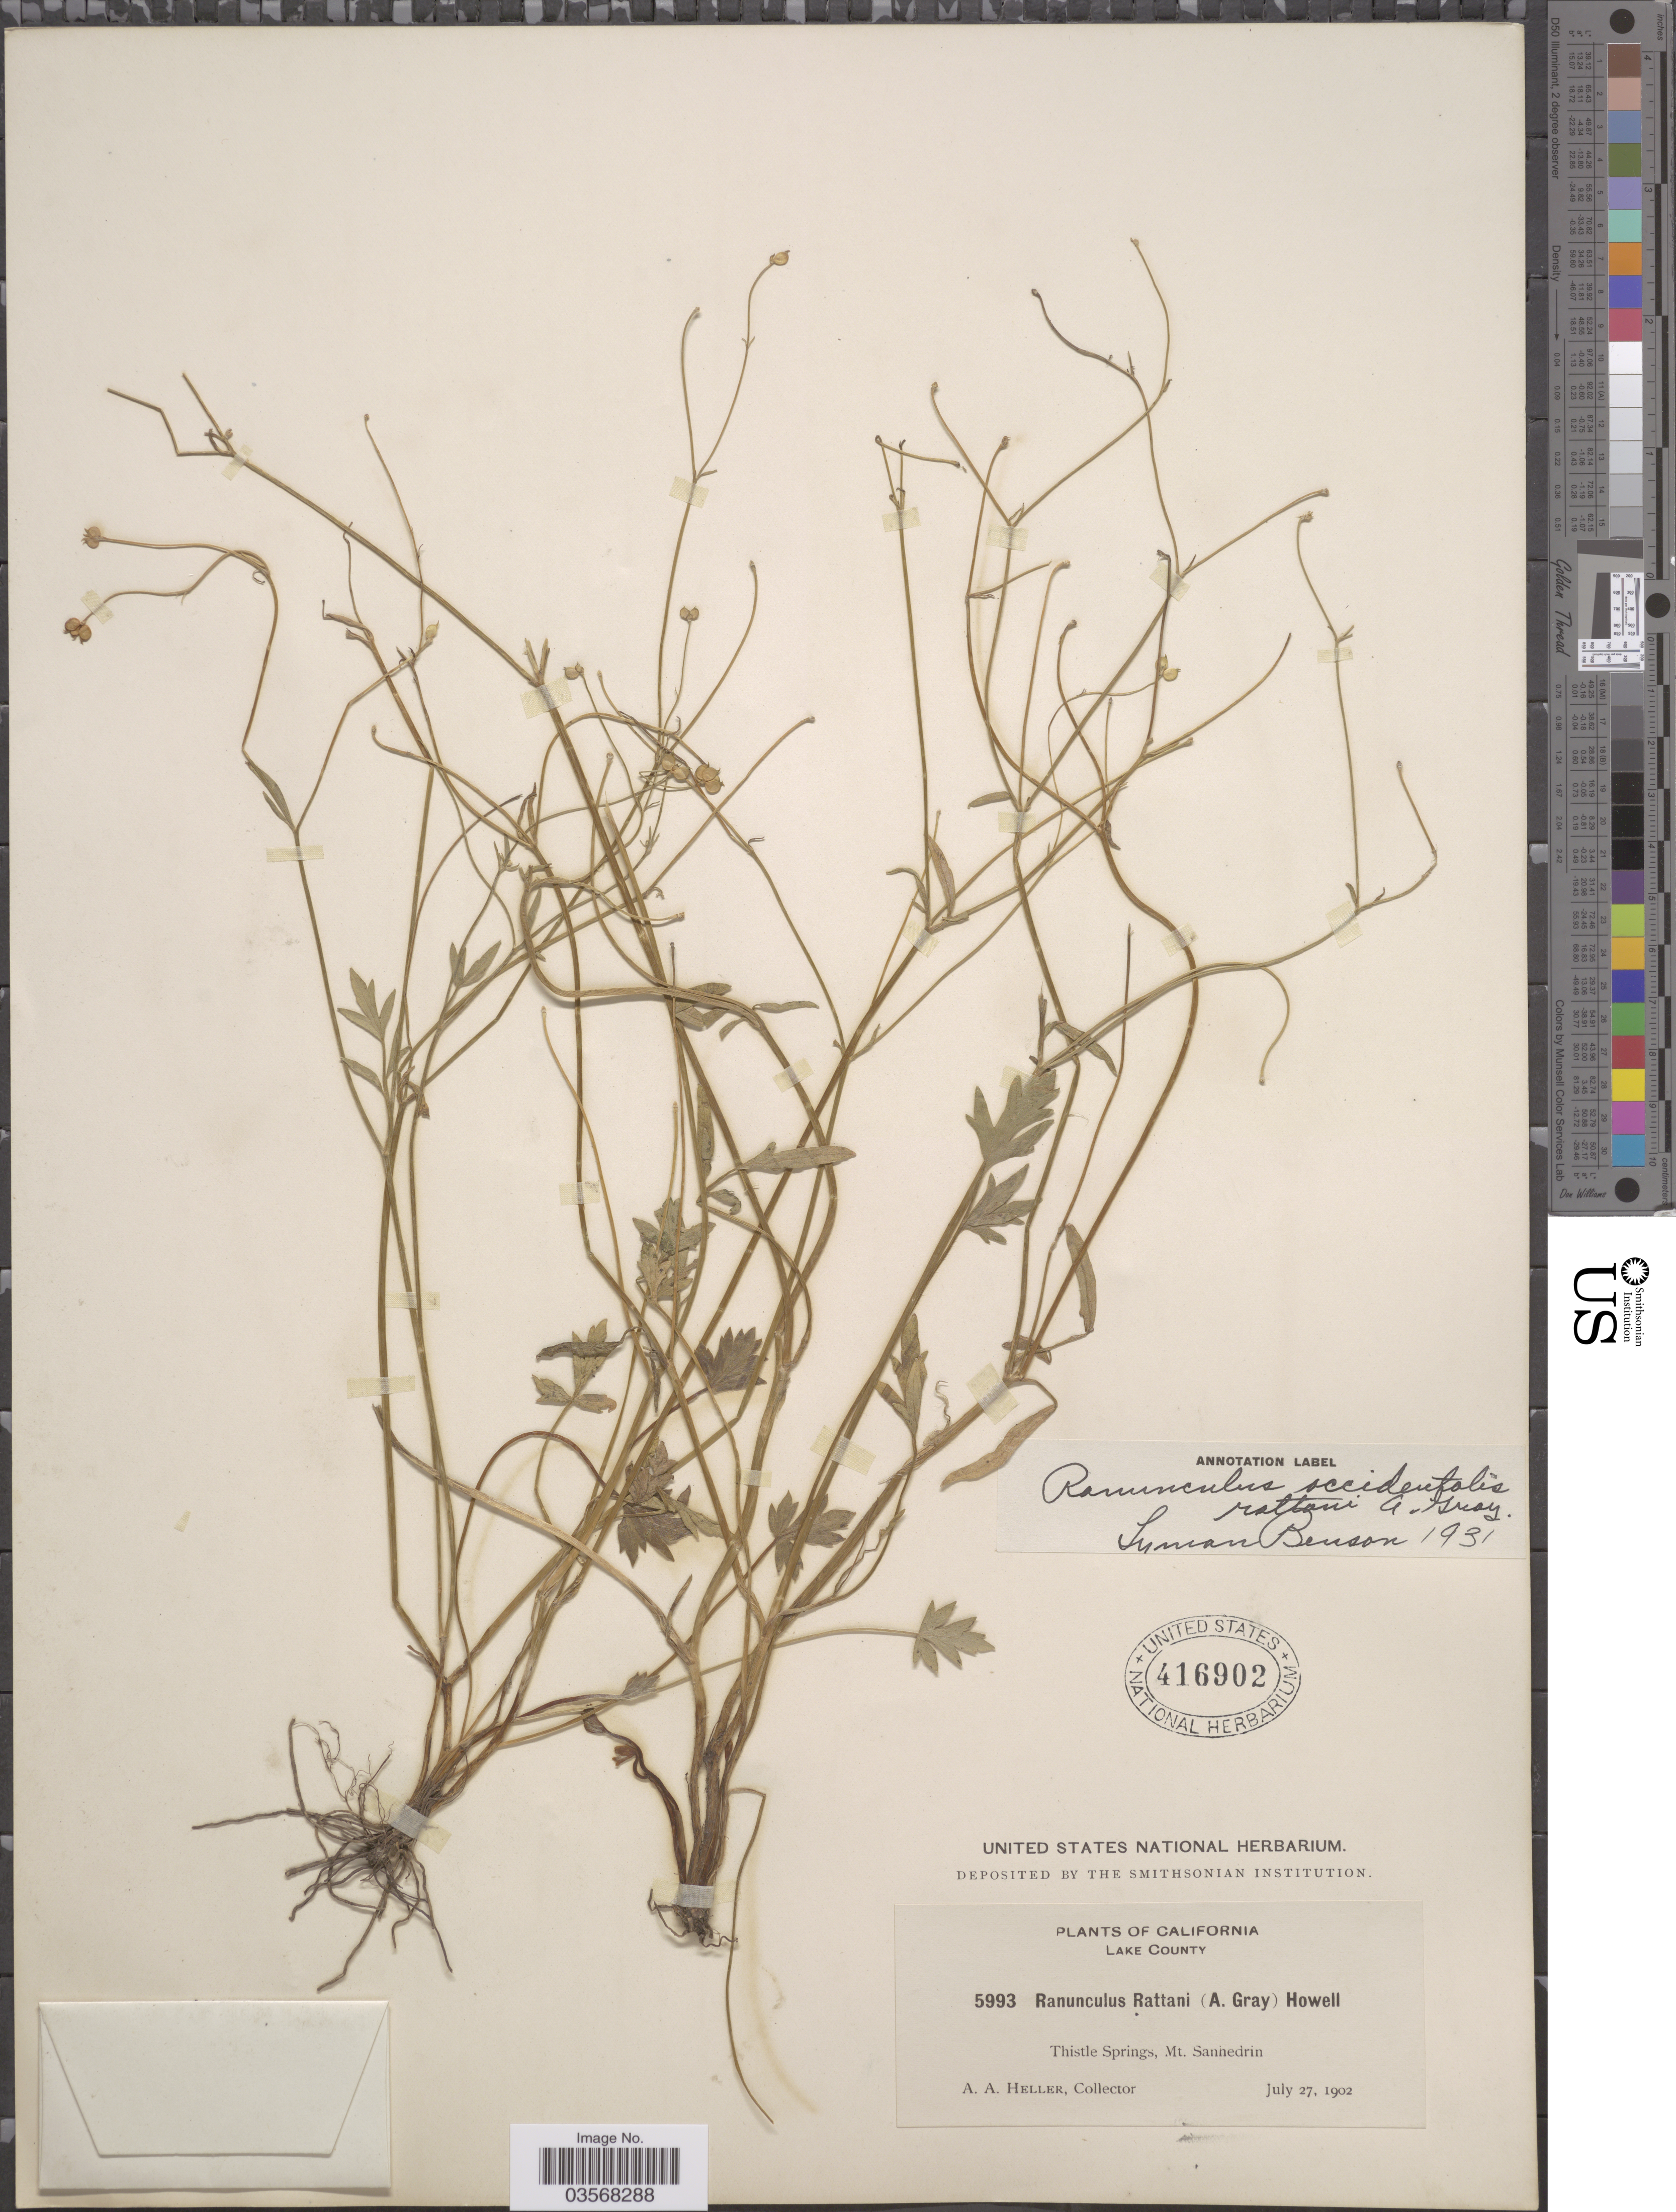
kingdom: Plantae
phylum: Tracheophyta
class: Magnoliopsida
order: Ranunculales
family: Ranunculaceae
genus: Ranunculus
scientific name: Ranunculus occidentalis var. rattanii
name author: A. Gray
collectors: A. A. Heller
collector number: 5993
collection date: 1902-07-27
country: United States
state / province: California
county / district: Lake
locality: Lake County. Thistle Springs, Mt. Sanhedrin.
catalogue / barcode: US 416902